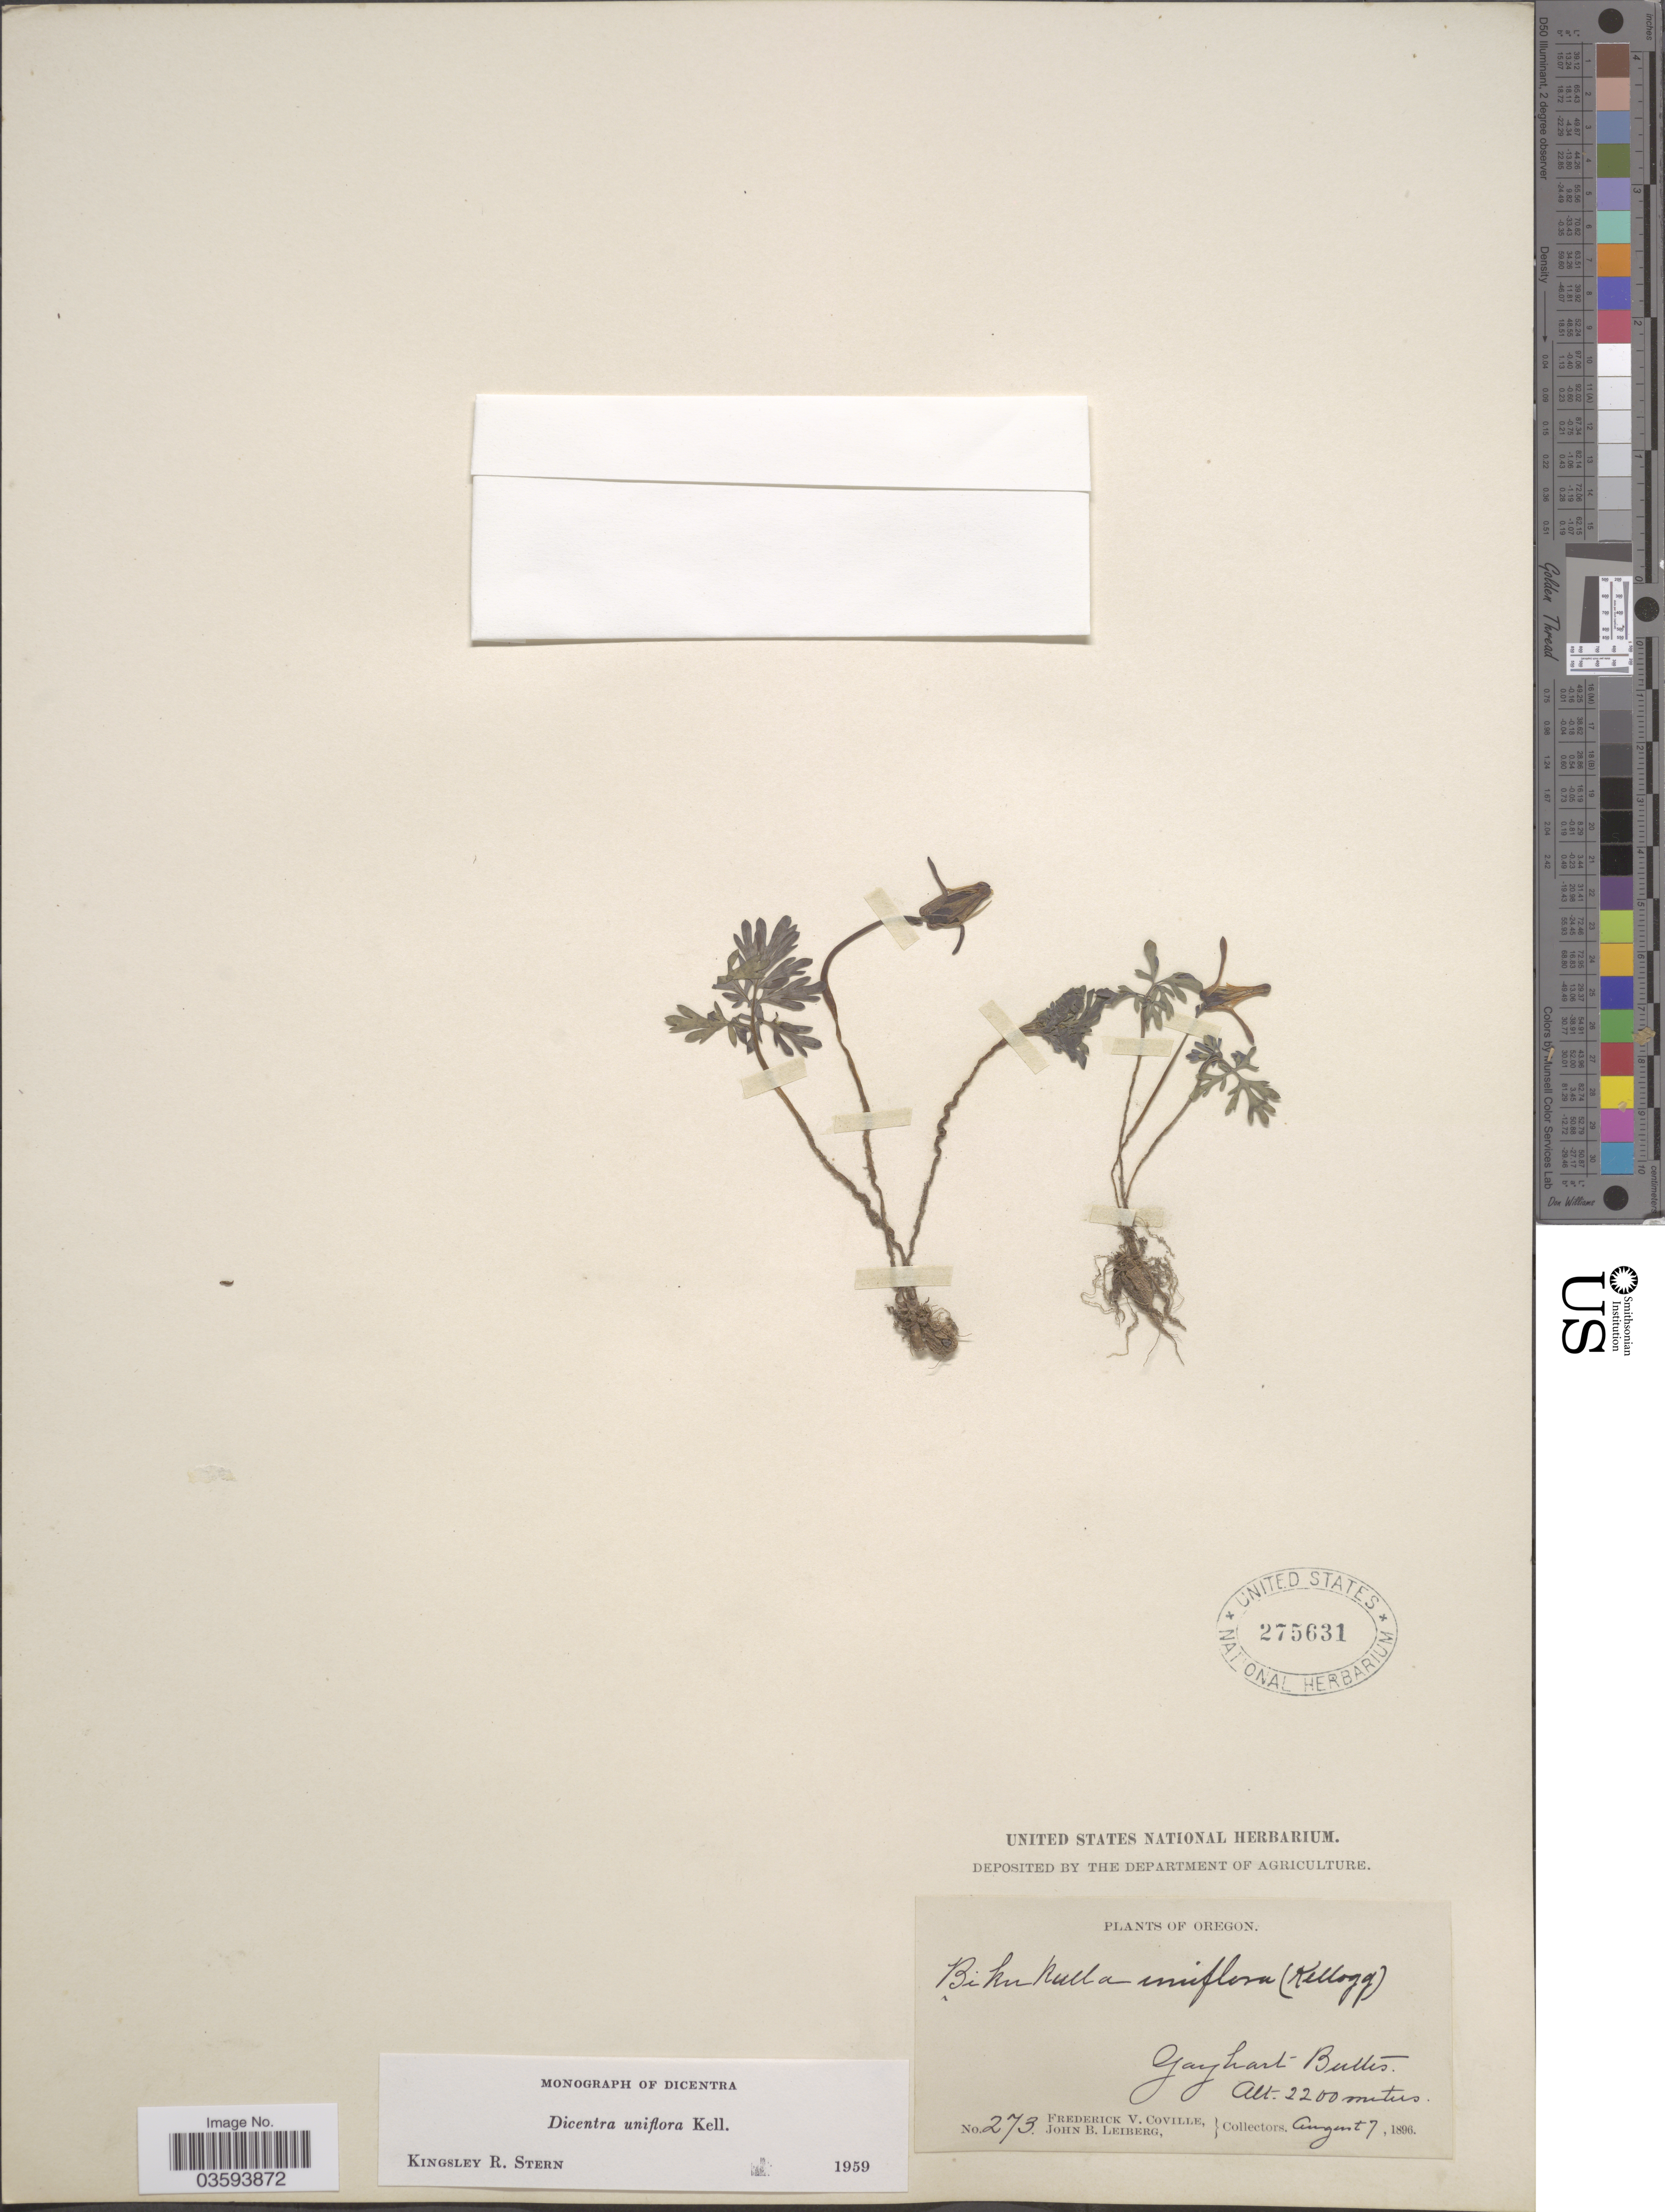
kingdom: Plantae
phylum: Tracheophyta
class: Magnoliopsida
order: Ranunculales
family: Papaveraceae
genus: Dicentra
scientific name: Dicentra uniflora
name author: Kellogg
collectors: F. V. Coville & J. B. Leiberg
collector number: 273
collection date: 1896-08-07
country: United States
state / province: Oregon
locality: Gayhart Buttes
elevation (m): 2200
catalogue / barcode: US 275631